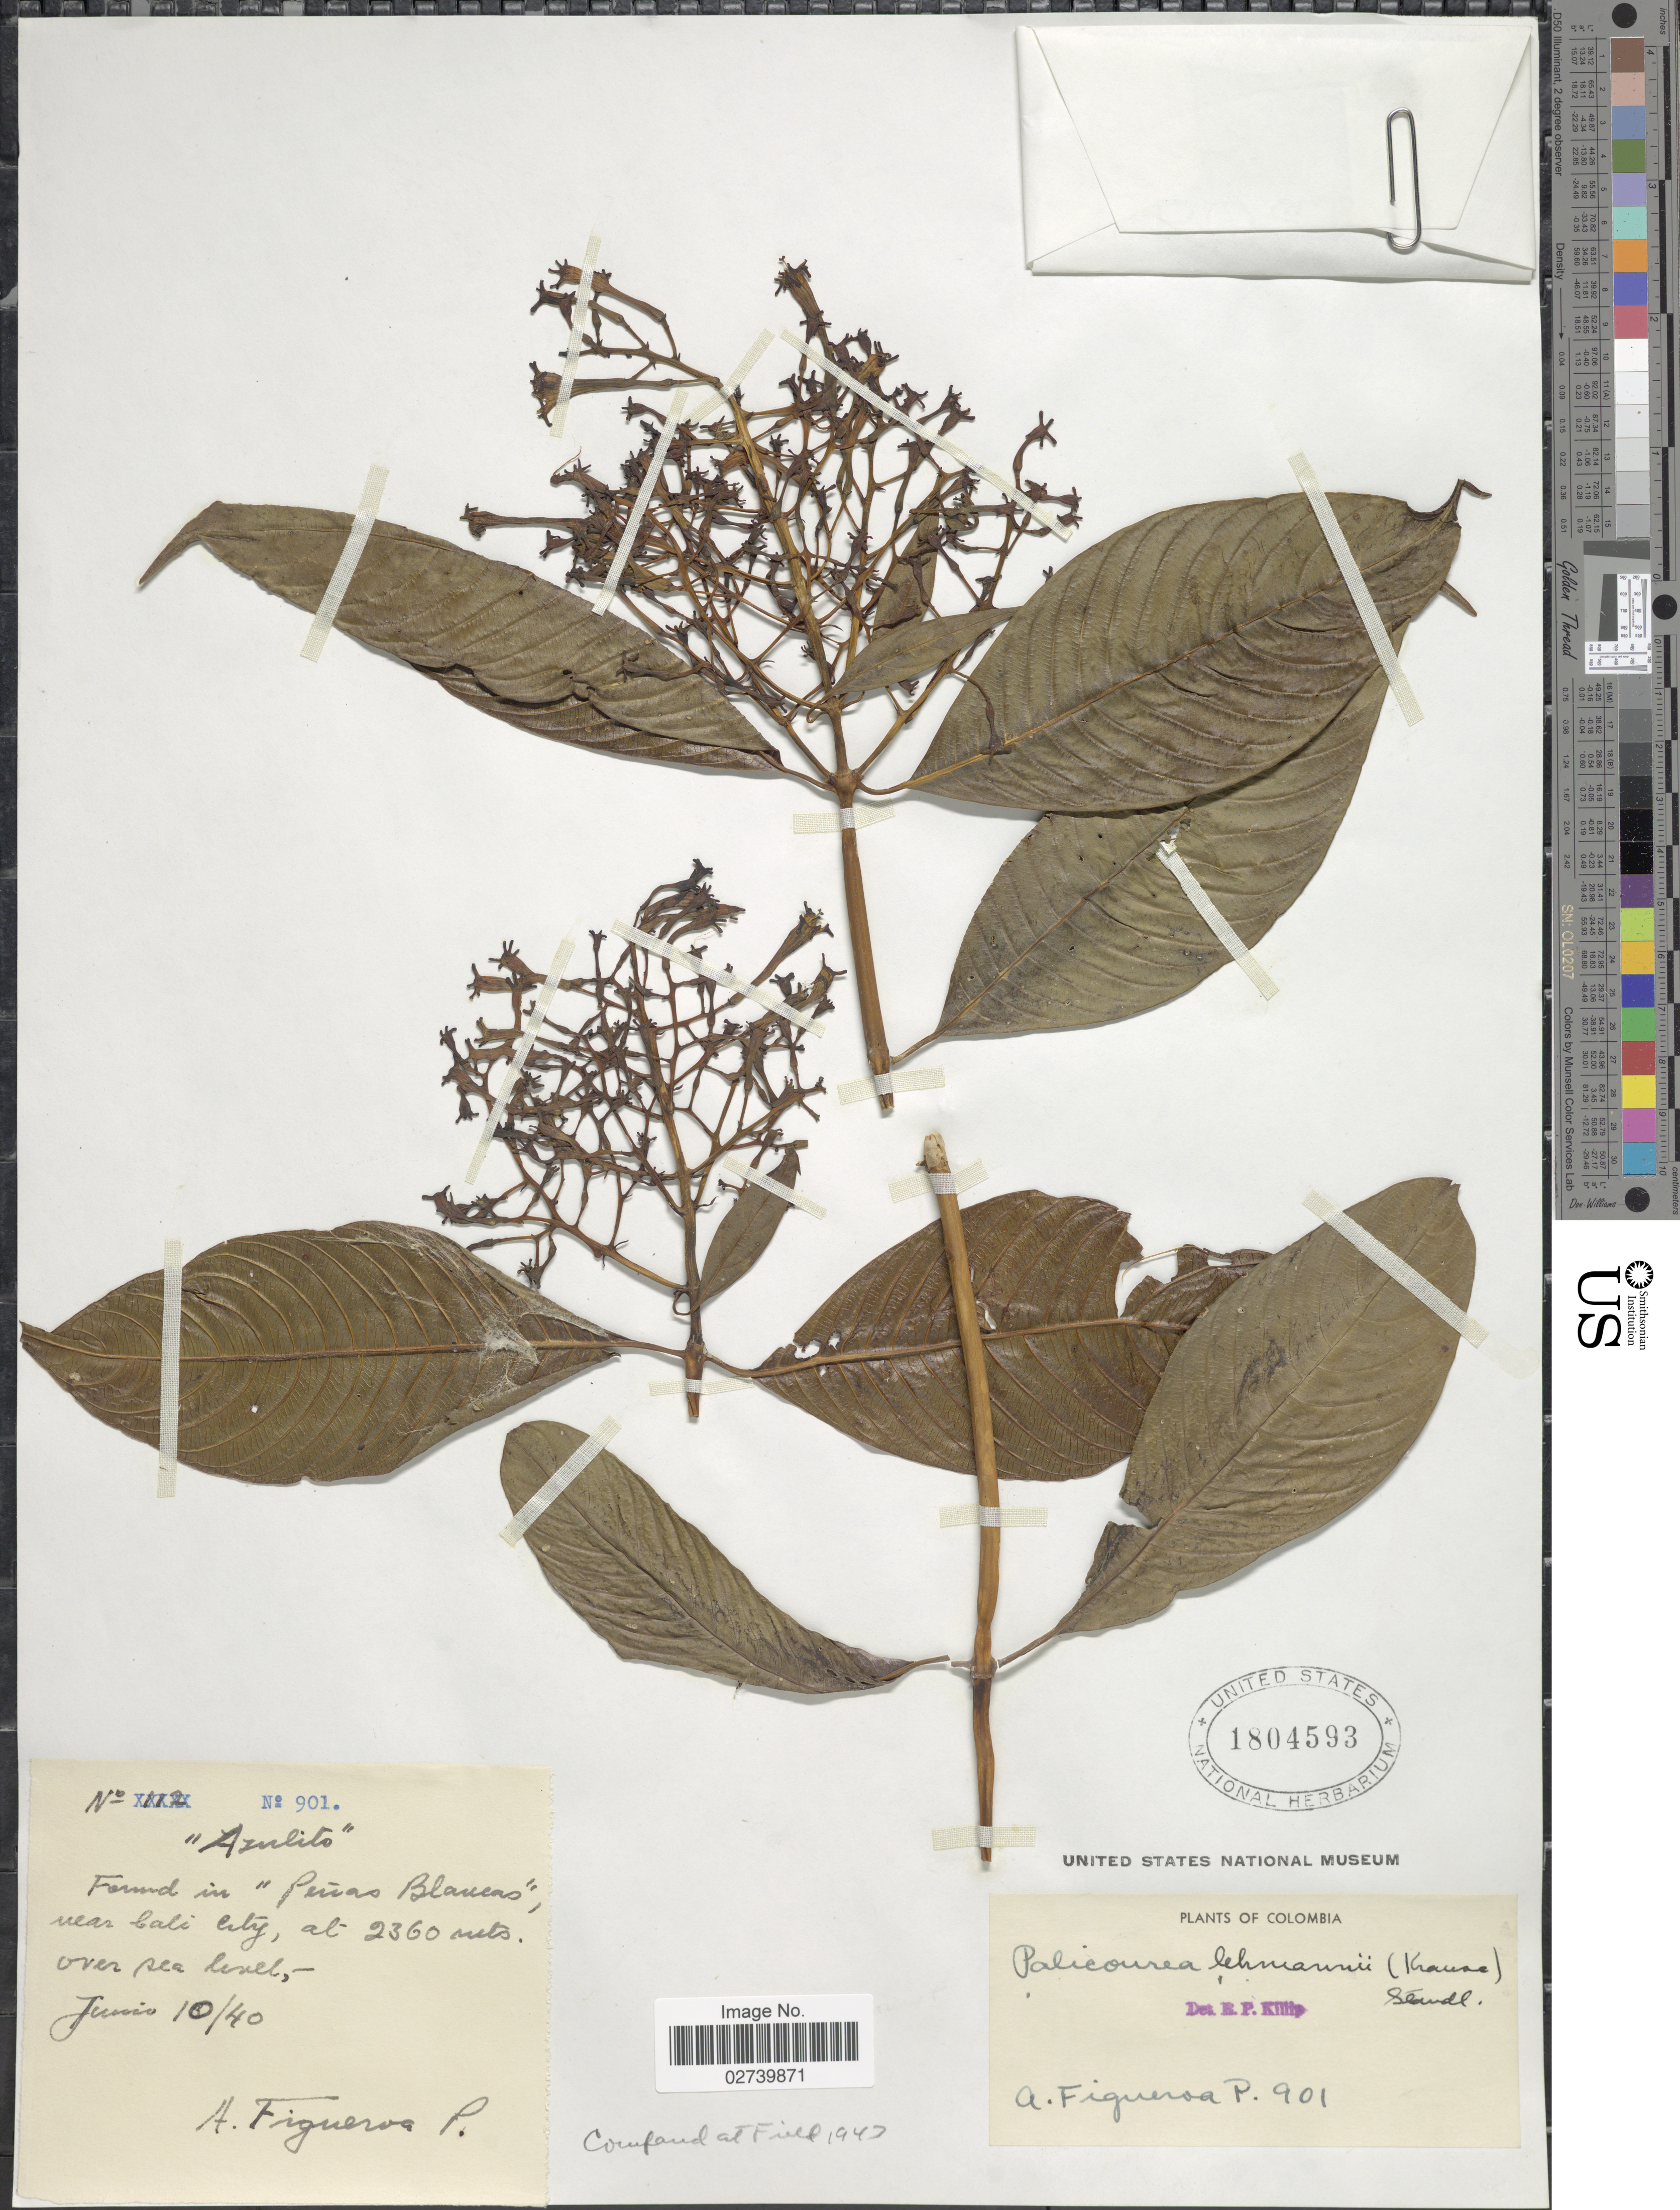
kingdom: Plantae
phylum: Tracheophyta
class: Magnoliopsida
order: Gentianales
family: Rubiaceae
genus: Palicourea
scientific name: Palicourea lehmannii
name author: (K. Schum. & K. Krause) Standl.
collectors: A. Figueroa-Potes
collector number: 901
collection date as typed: Transcribed d/m/y: 10/6/40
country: Colombia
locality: Peñas Blancas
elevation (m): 2360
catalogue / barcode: US 1804593